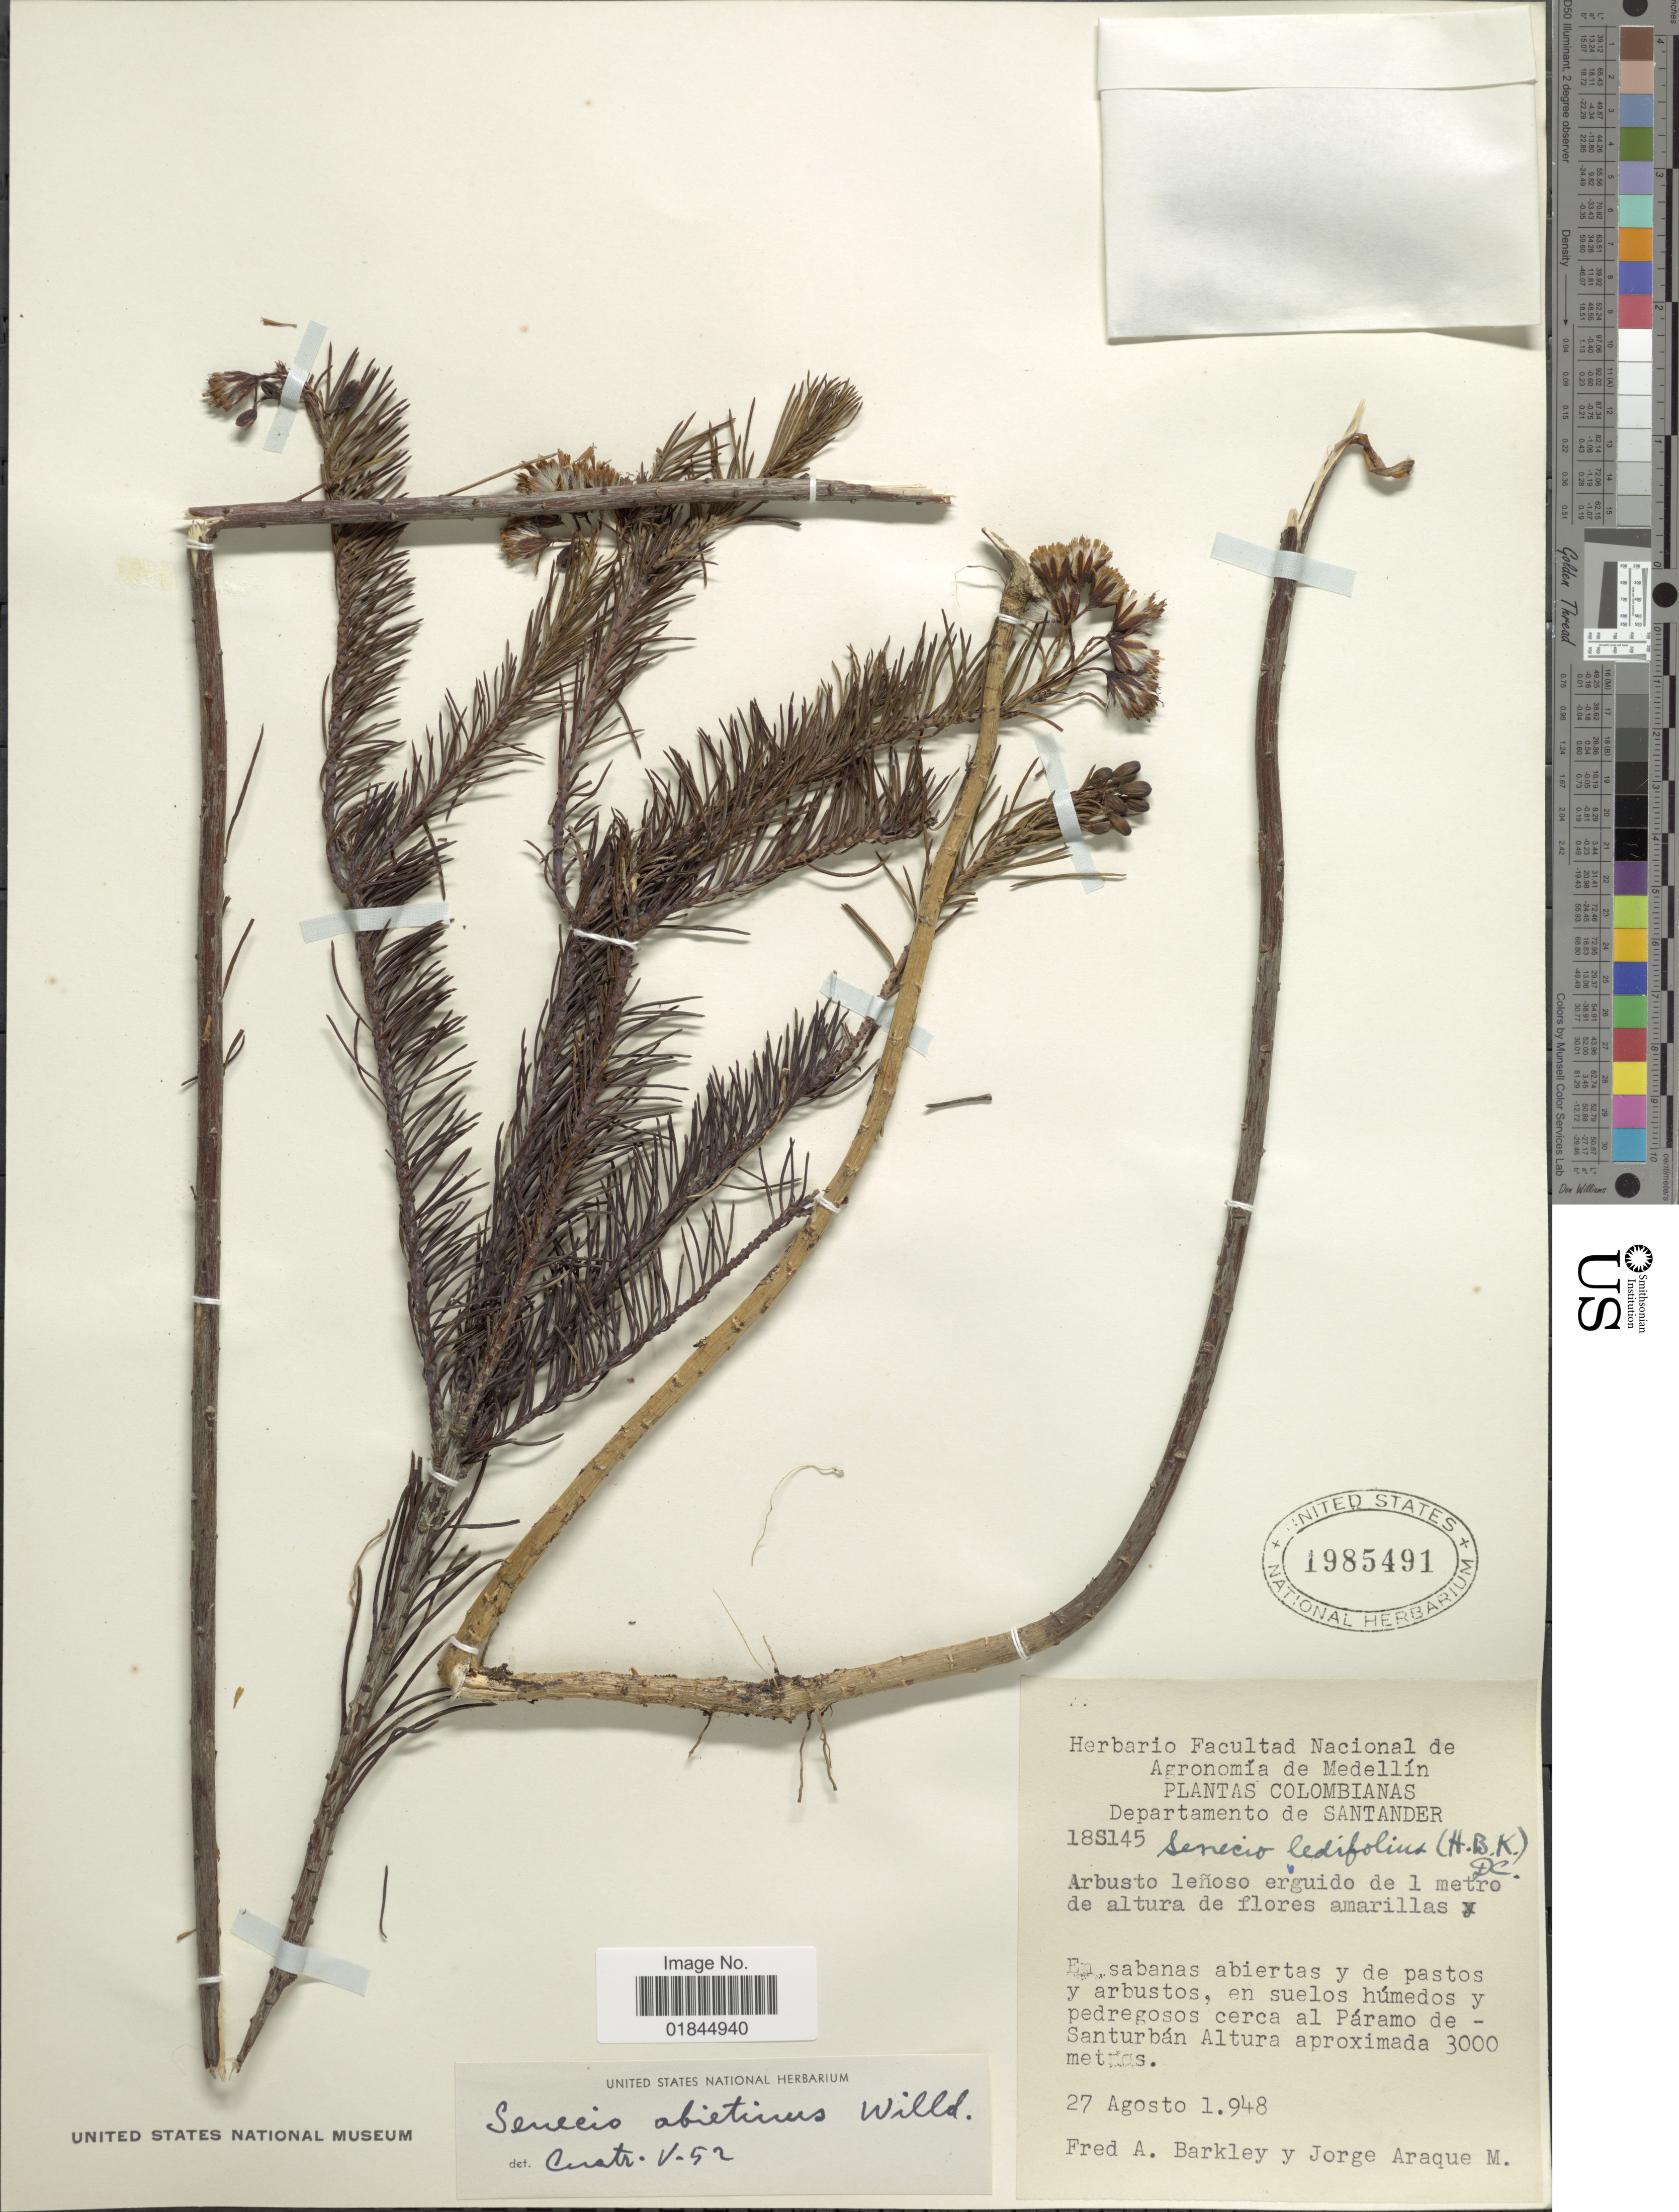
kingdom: Plantae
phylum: Tracheophyta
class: Magnoliopsida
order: Asterales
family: Asteraceae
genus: Pentacalia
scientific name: Pentacalia abietina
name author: (Willd. ex Wedd.) Cuatrec.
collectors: F. A. Barkley & J. Araque Molina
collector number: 18S145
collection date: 1948-08-27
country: Colombia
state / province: Santander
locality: Cerca al Paramo de Santurban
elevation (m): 3000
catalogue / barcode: US 1985491